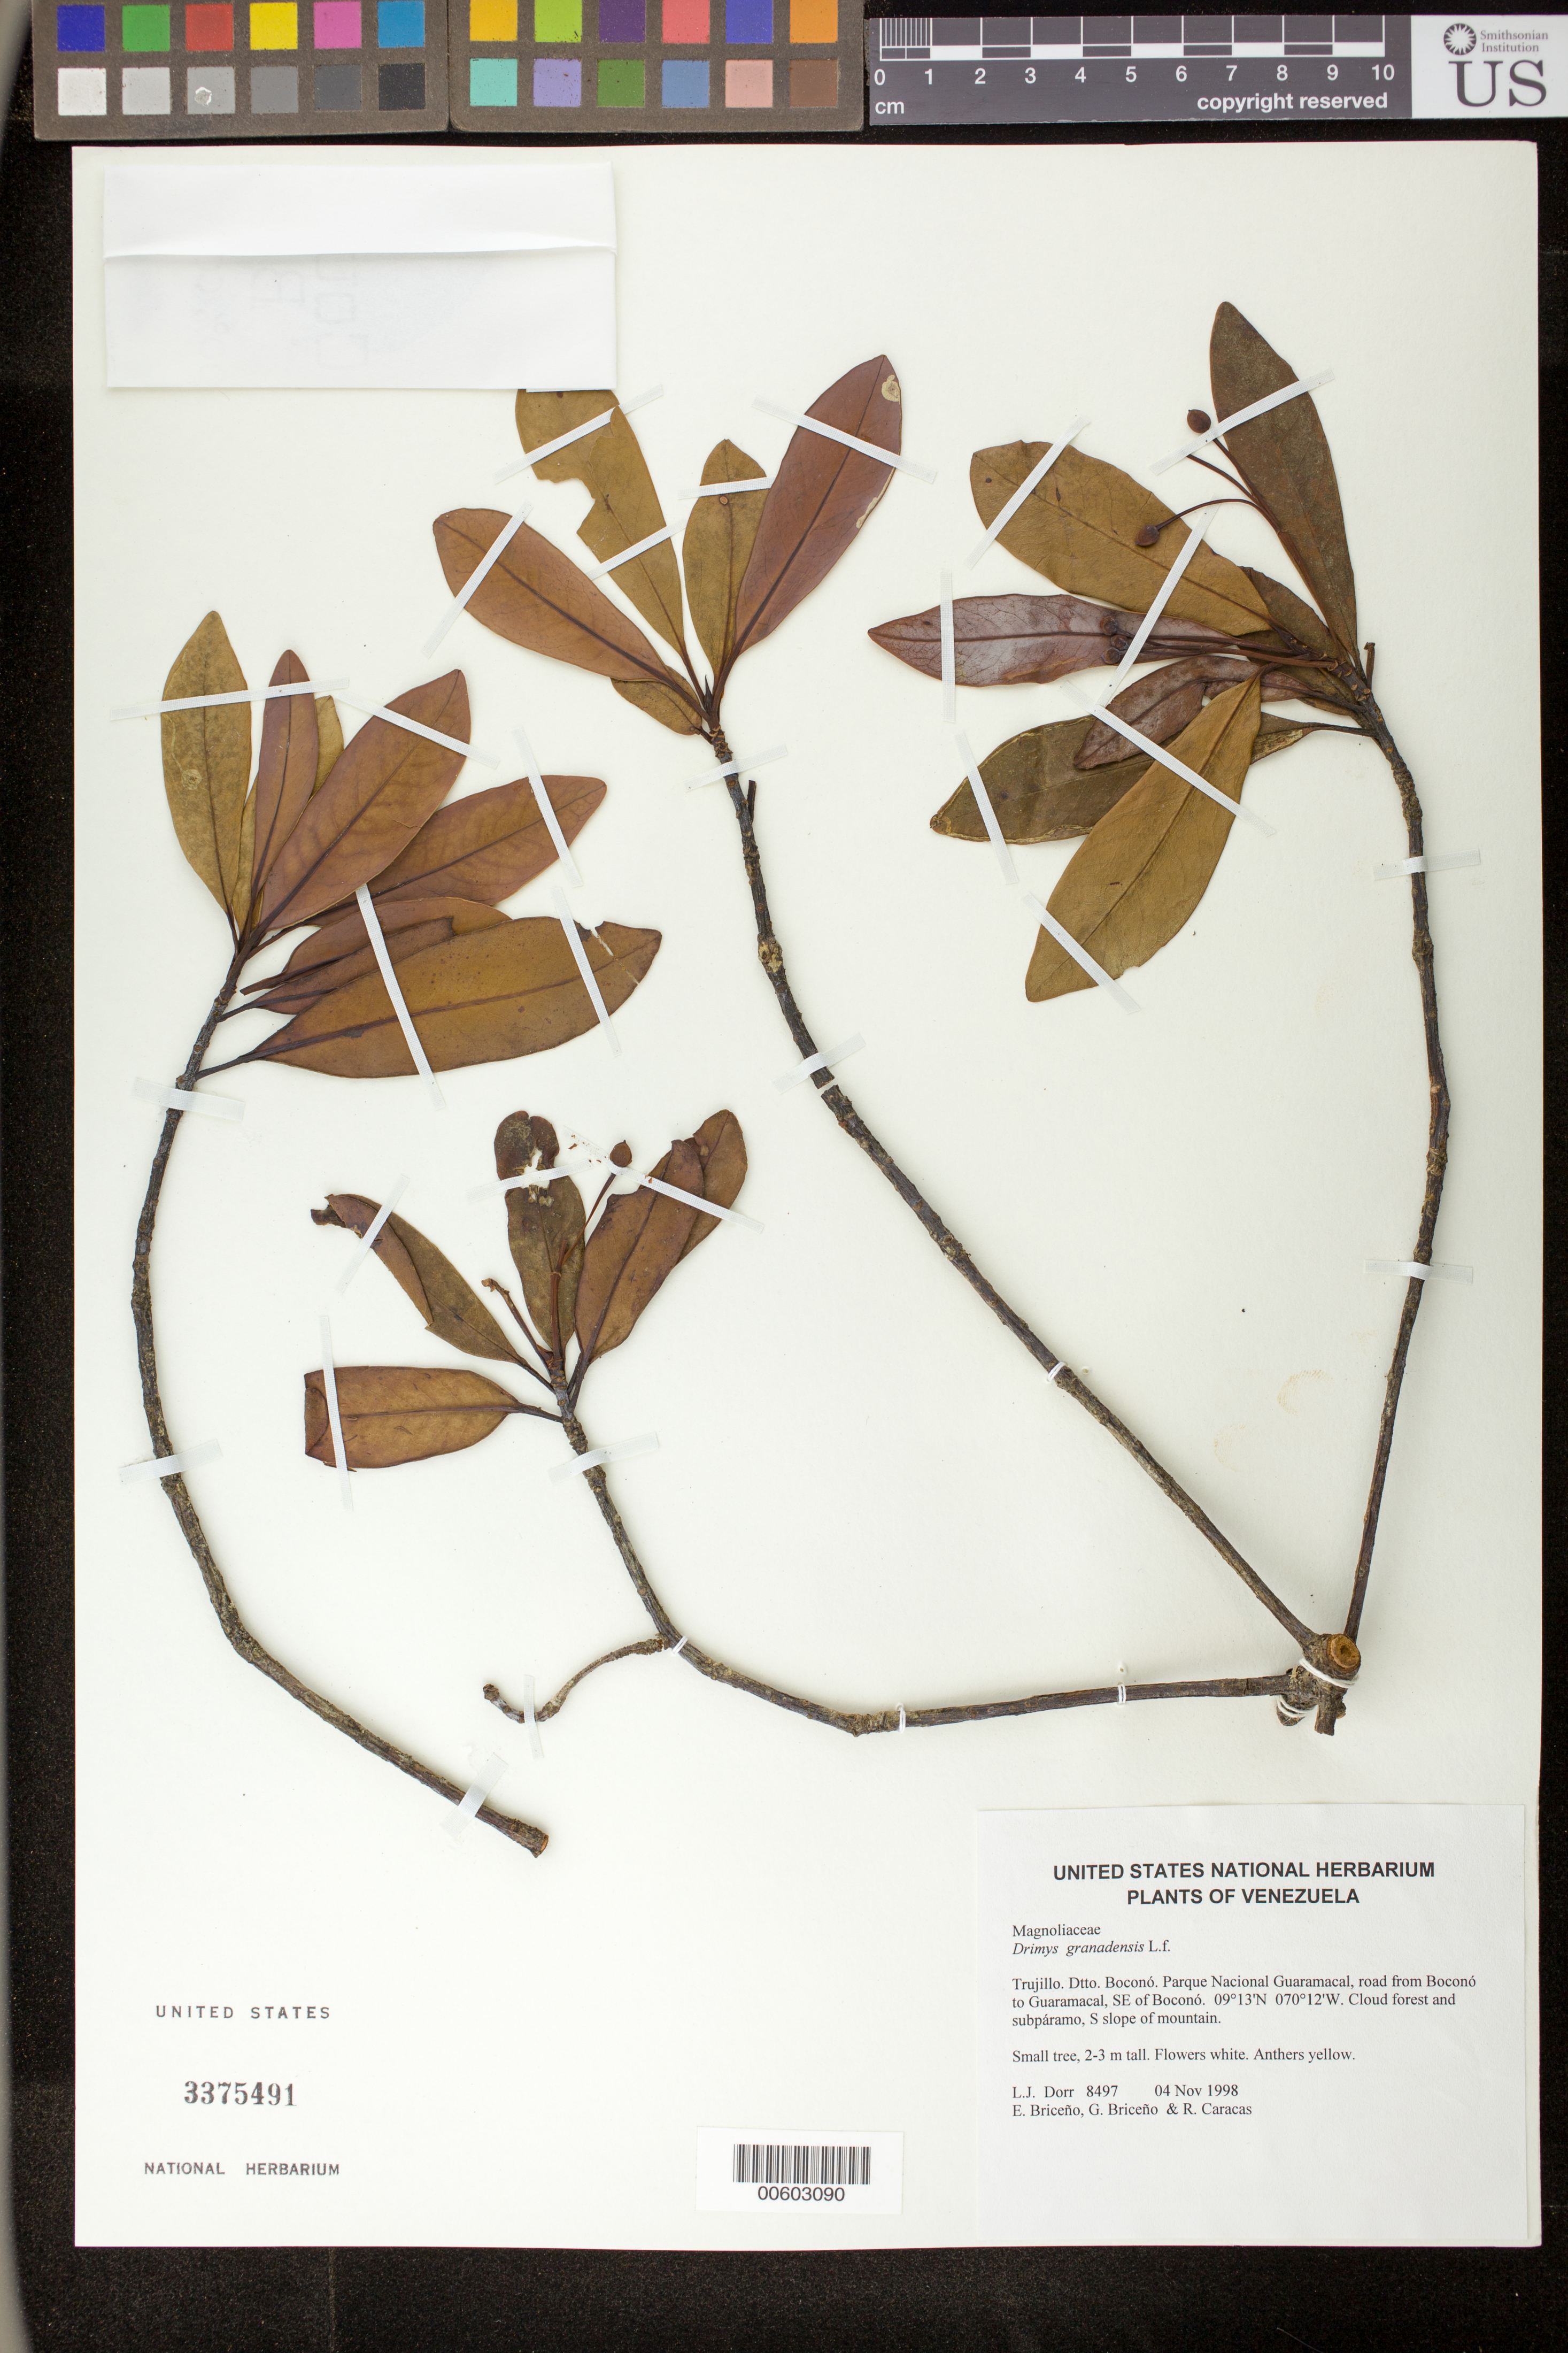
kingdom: Plantae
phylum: Tracheophyta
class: Magnoliopsida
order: Canellales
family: Winteraceae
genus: Drimys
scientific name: Drimys granadensis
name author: L. f.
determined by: Dorr, L. J., (BOT), Smithsonian Institution - National Museum of Natural History (UNITED STATES)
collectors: L. J. Dorr, E. Briceño, G. Briceño & R. Caracas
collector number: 8497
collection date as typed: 04 Nov 1998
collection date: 1998-11-04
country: Venezuela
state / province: Trujillo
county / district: Boconó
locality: Parque Nacional Guaramacal, road from Boconó to Guaramacal, SE of Boconó.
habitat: Cloud forest and subpáramo, S slope of mountain.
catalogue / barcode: US 3375491